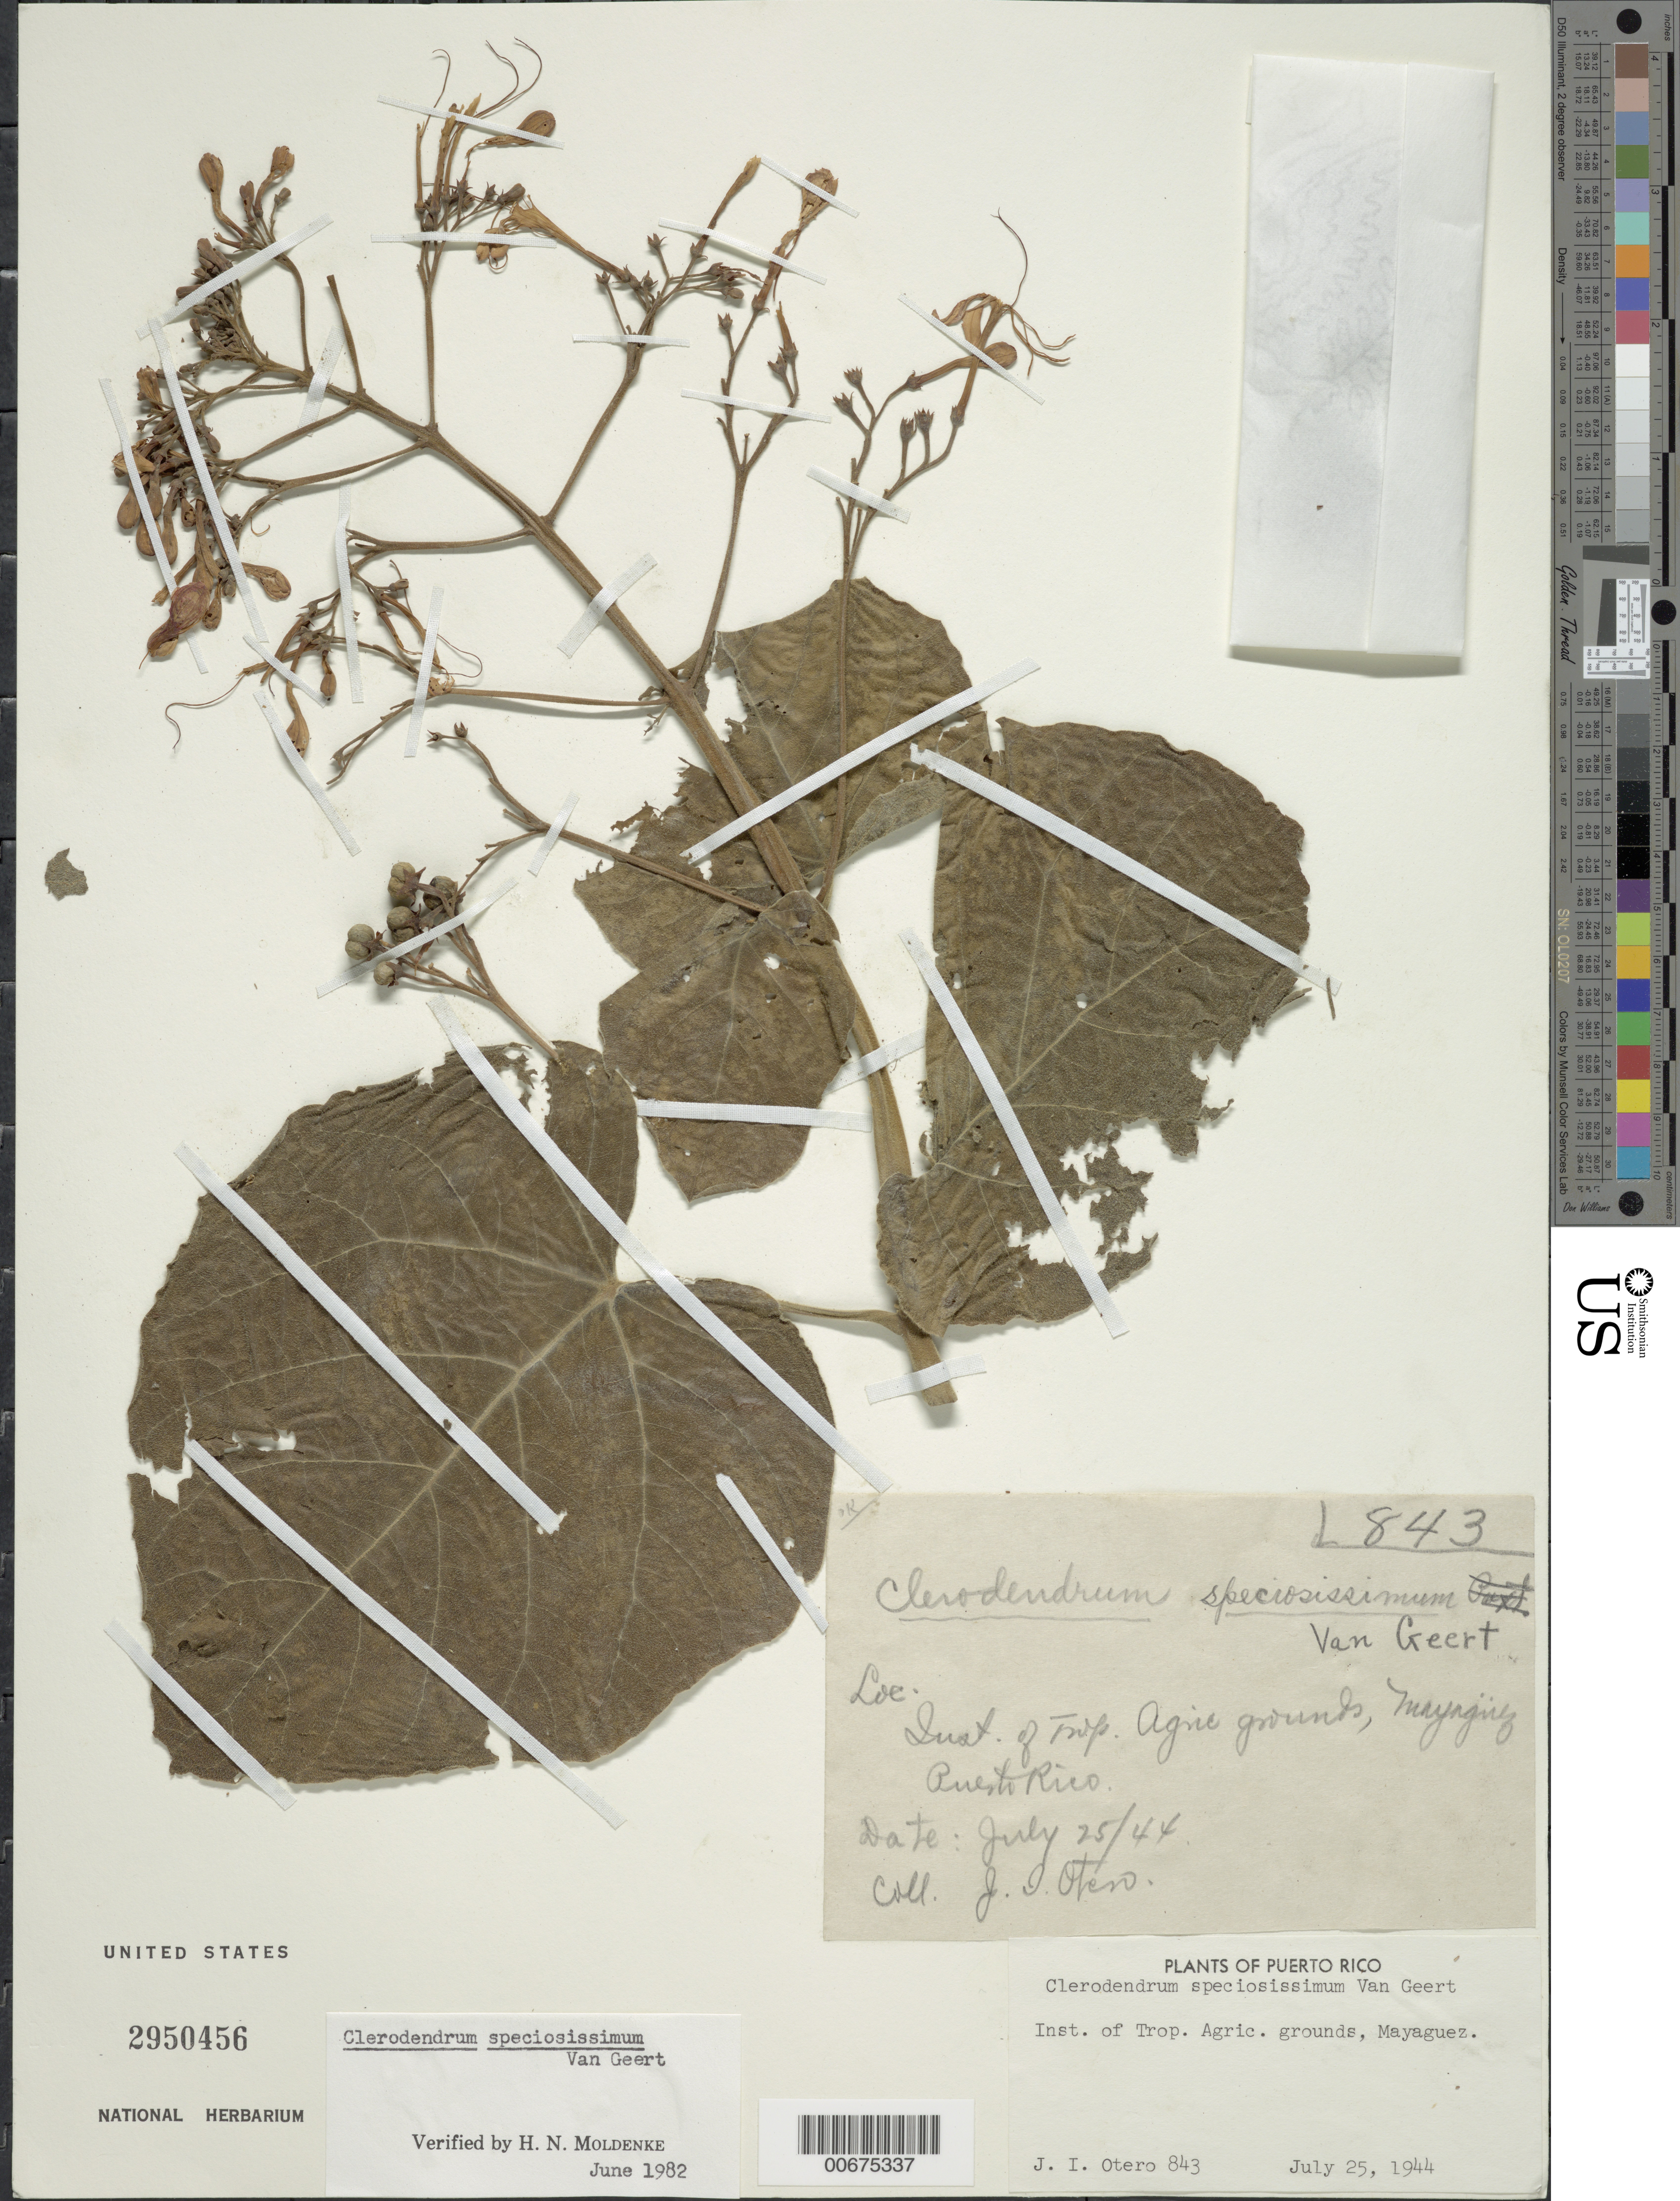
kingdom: Plantae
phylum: Tracheophyta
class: Magnoliopsida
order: Lamiales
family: Lamiaceae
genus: Clerodendrum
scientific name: Clerodendrum speciosissimum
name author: Drapiez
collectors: J. Otero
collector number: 843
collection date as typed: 25 Jul 1944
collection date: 1944-07-25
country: Puerto Rico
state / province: Mayagüez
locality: Inst. of Trop. Agric. grounds, Mayaguez.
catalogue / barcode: US 2950456